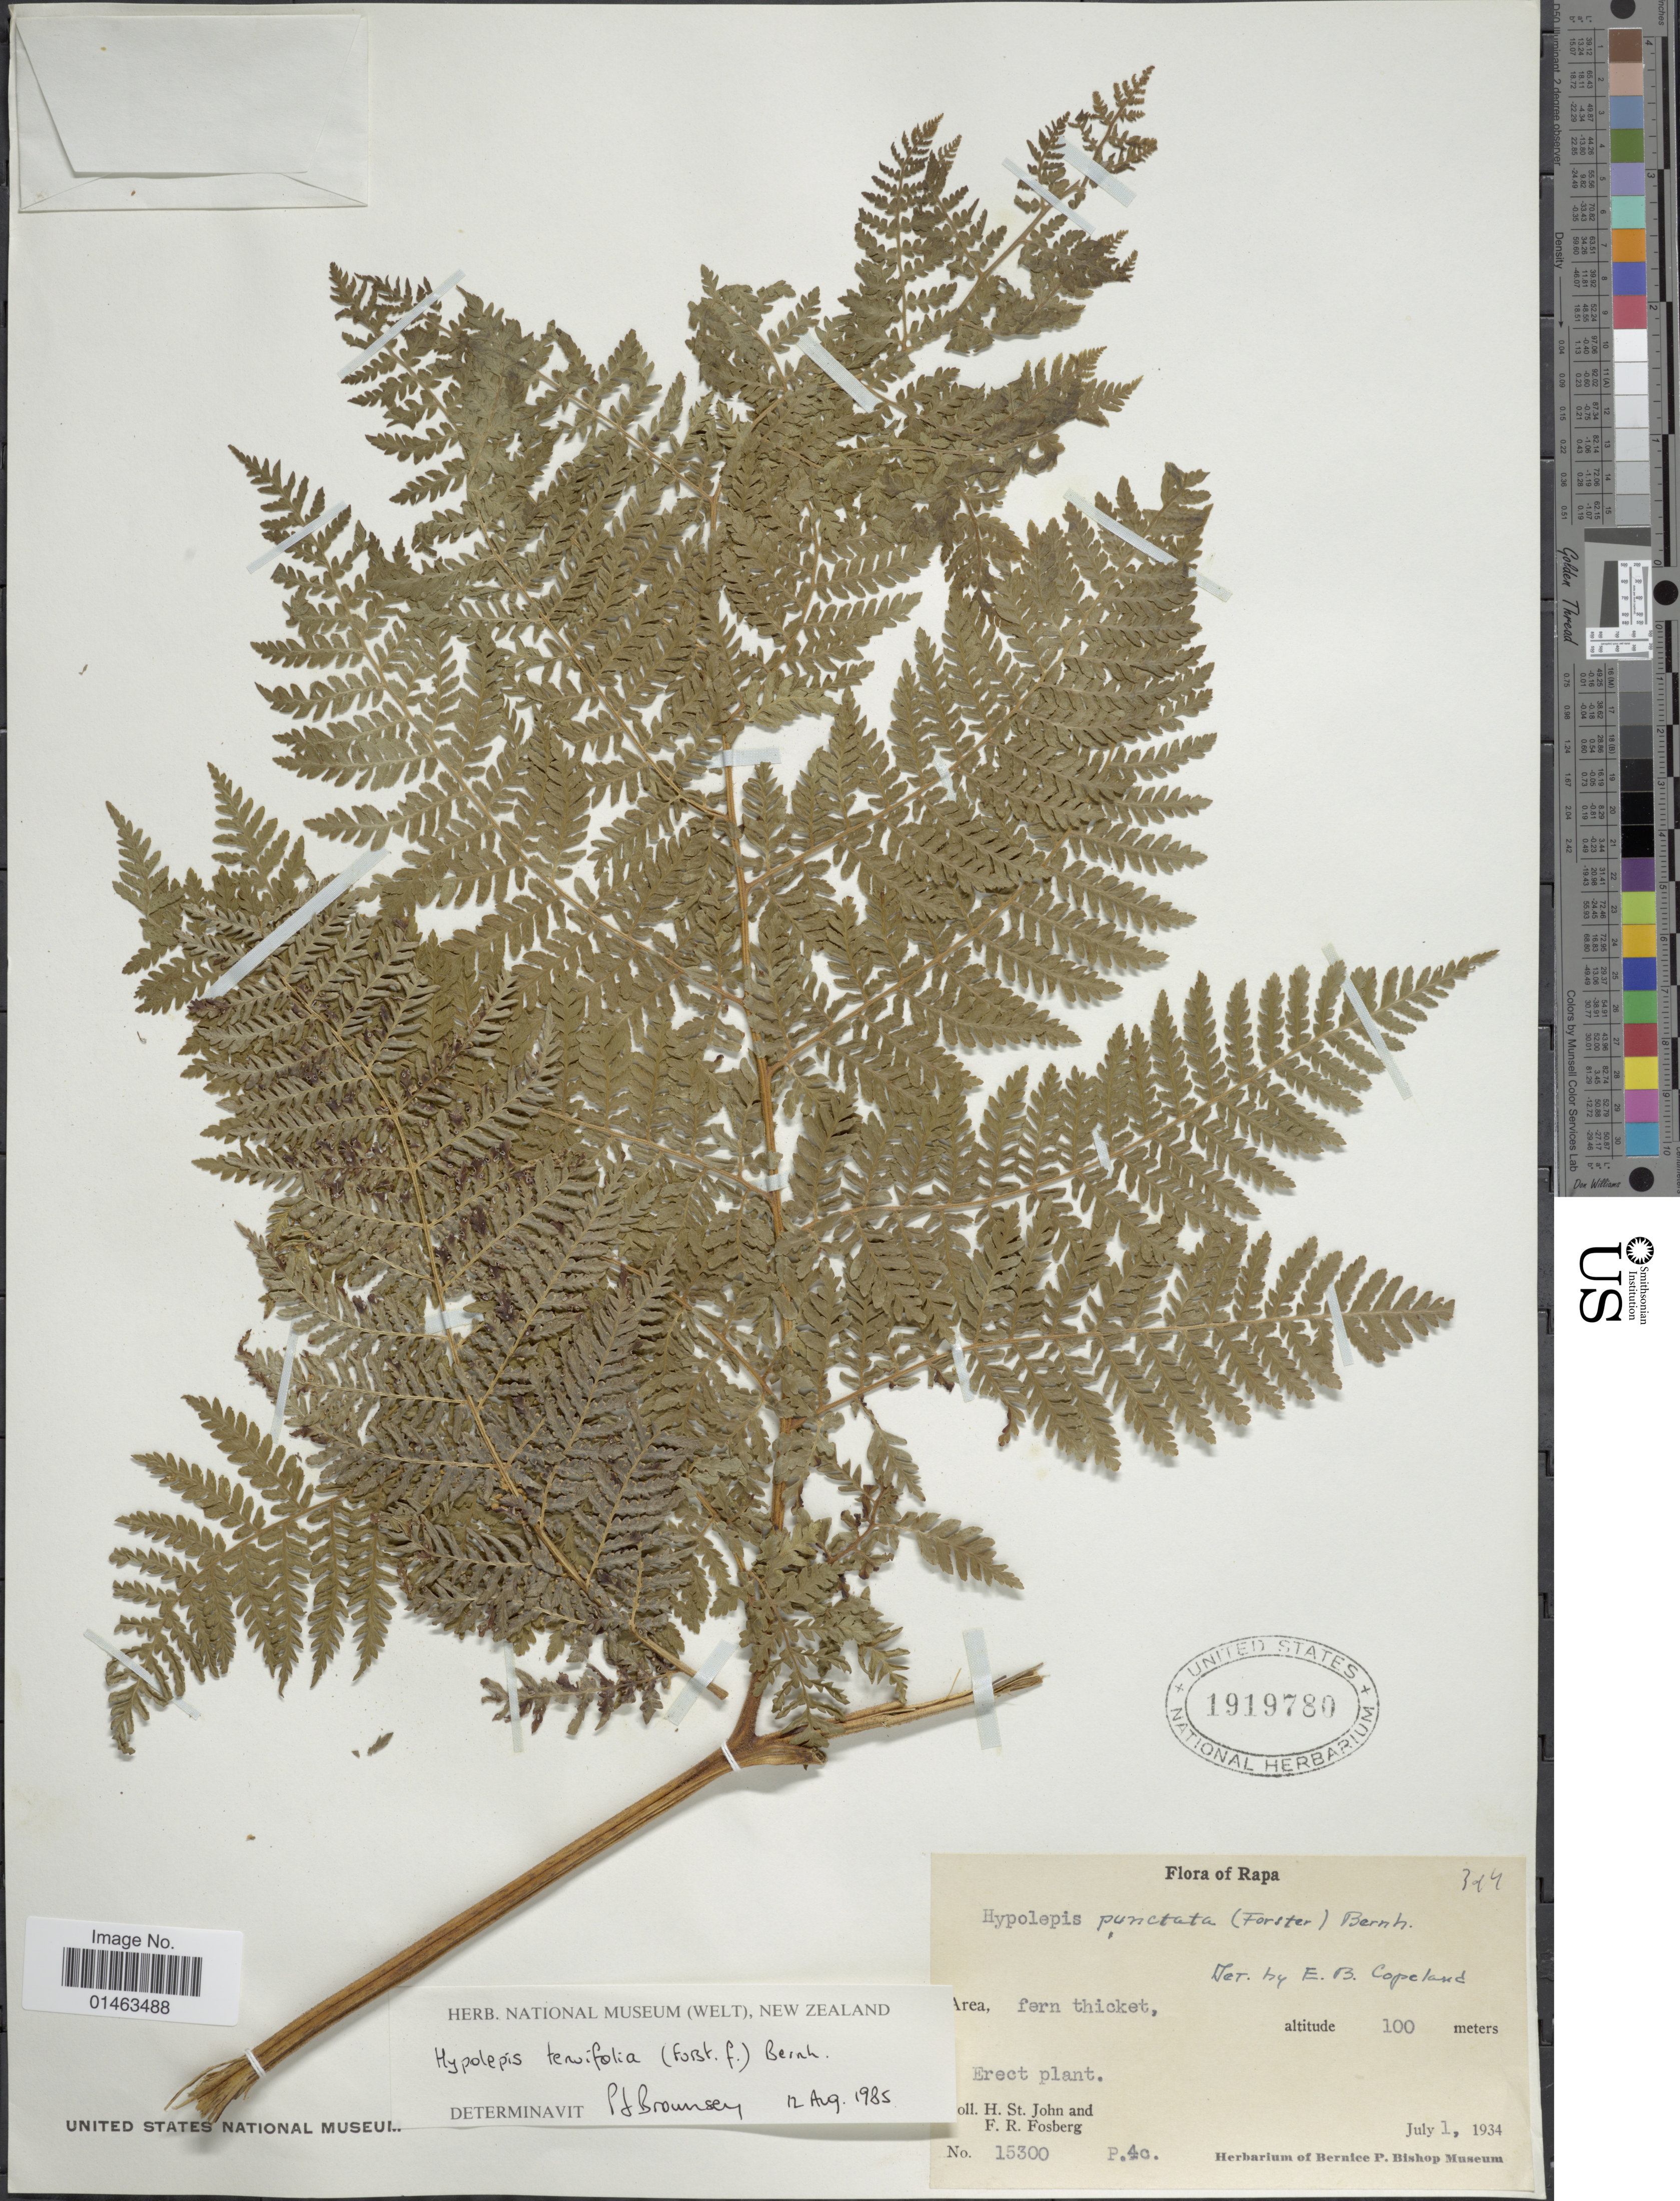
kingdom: Plantae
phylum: Tracheophyta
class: Polypodiopsida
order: Polypodiales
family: Dennstaedtiaceae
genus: Hypolepis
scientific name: Hypolepis tenuifolia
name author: (G. Forst.) Bernh.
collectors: H. St. John & F. R. Fosberg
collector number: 15300 P4c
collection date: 1934-07-01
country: French Polynesia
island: Rapa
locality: Rapa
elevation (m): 100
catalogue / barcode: US 1919780